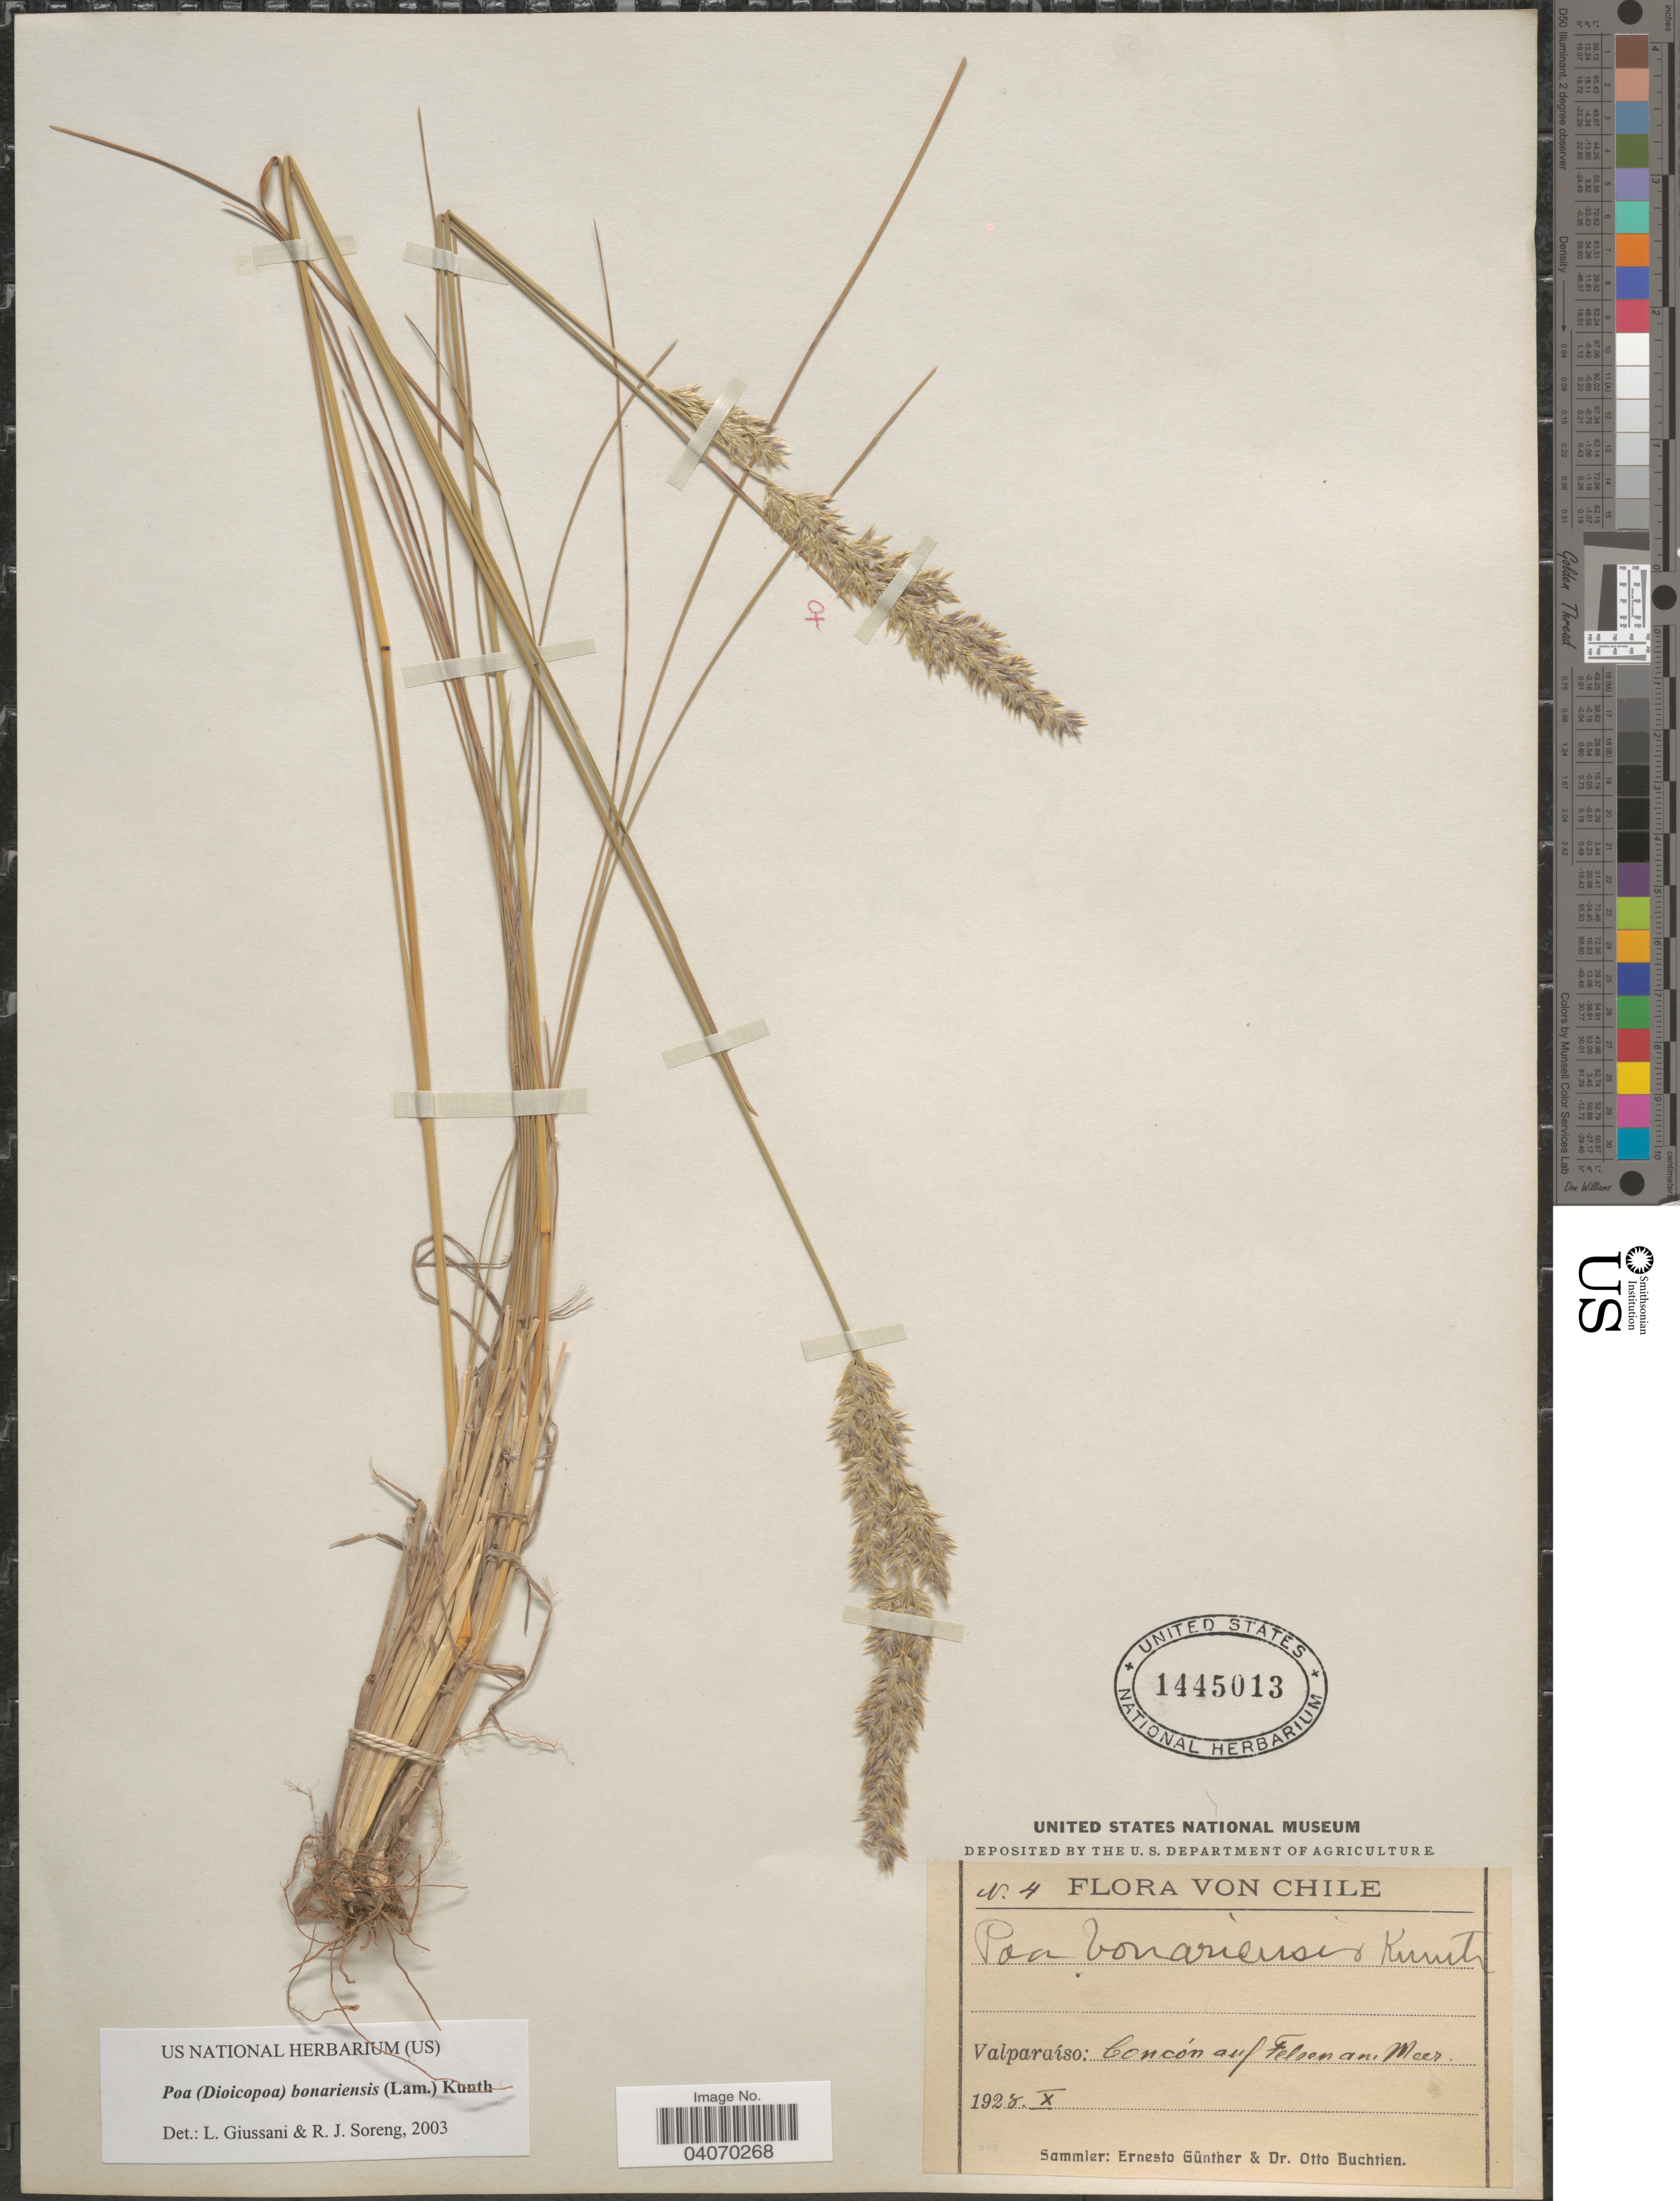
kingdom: Plantae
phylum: Tracheophyta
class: Liliopsida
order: Poales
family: Poaceae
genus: Poa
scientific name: Poa bonariensis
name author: (Lam.) Kunth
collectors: E. Gunther & O. Buchtien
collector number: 4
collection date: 1928-10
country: Chile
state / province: Valparaíso (V)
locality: Concón auf Felsen am Mar.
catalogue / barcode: US 1445013